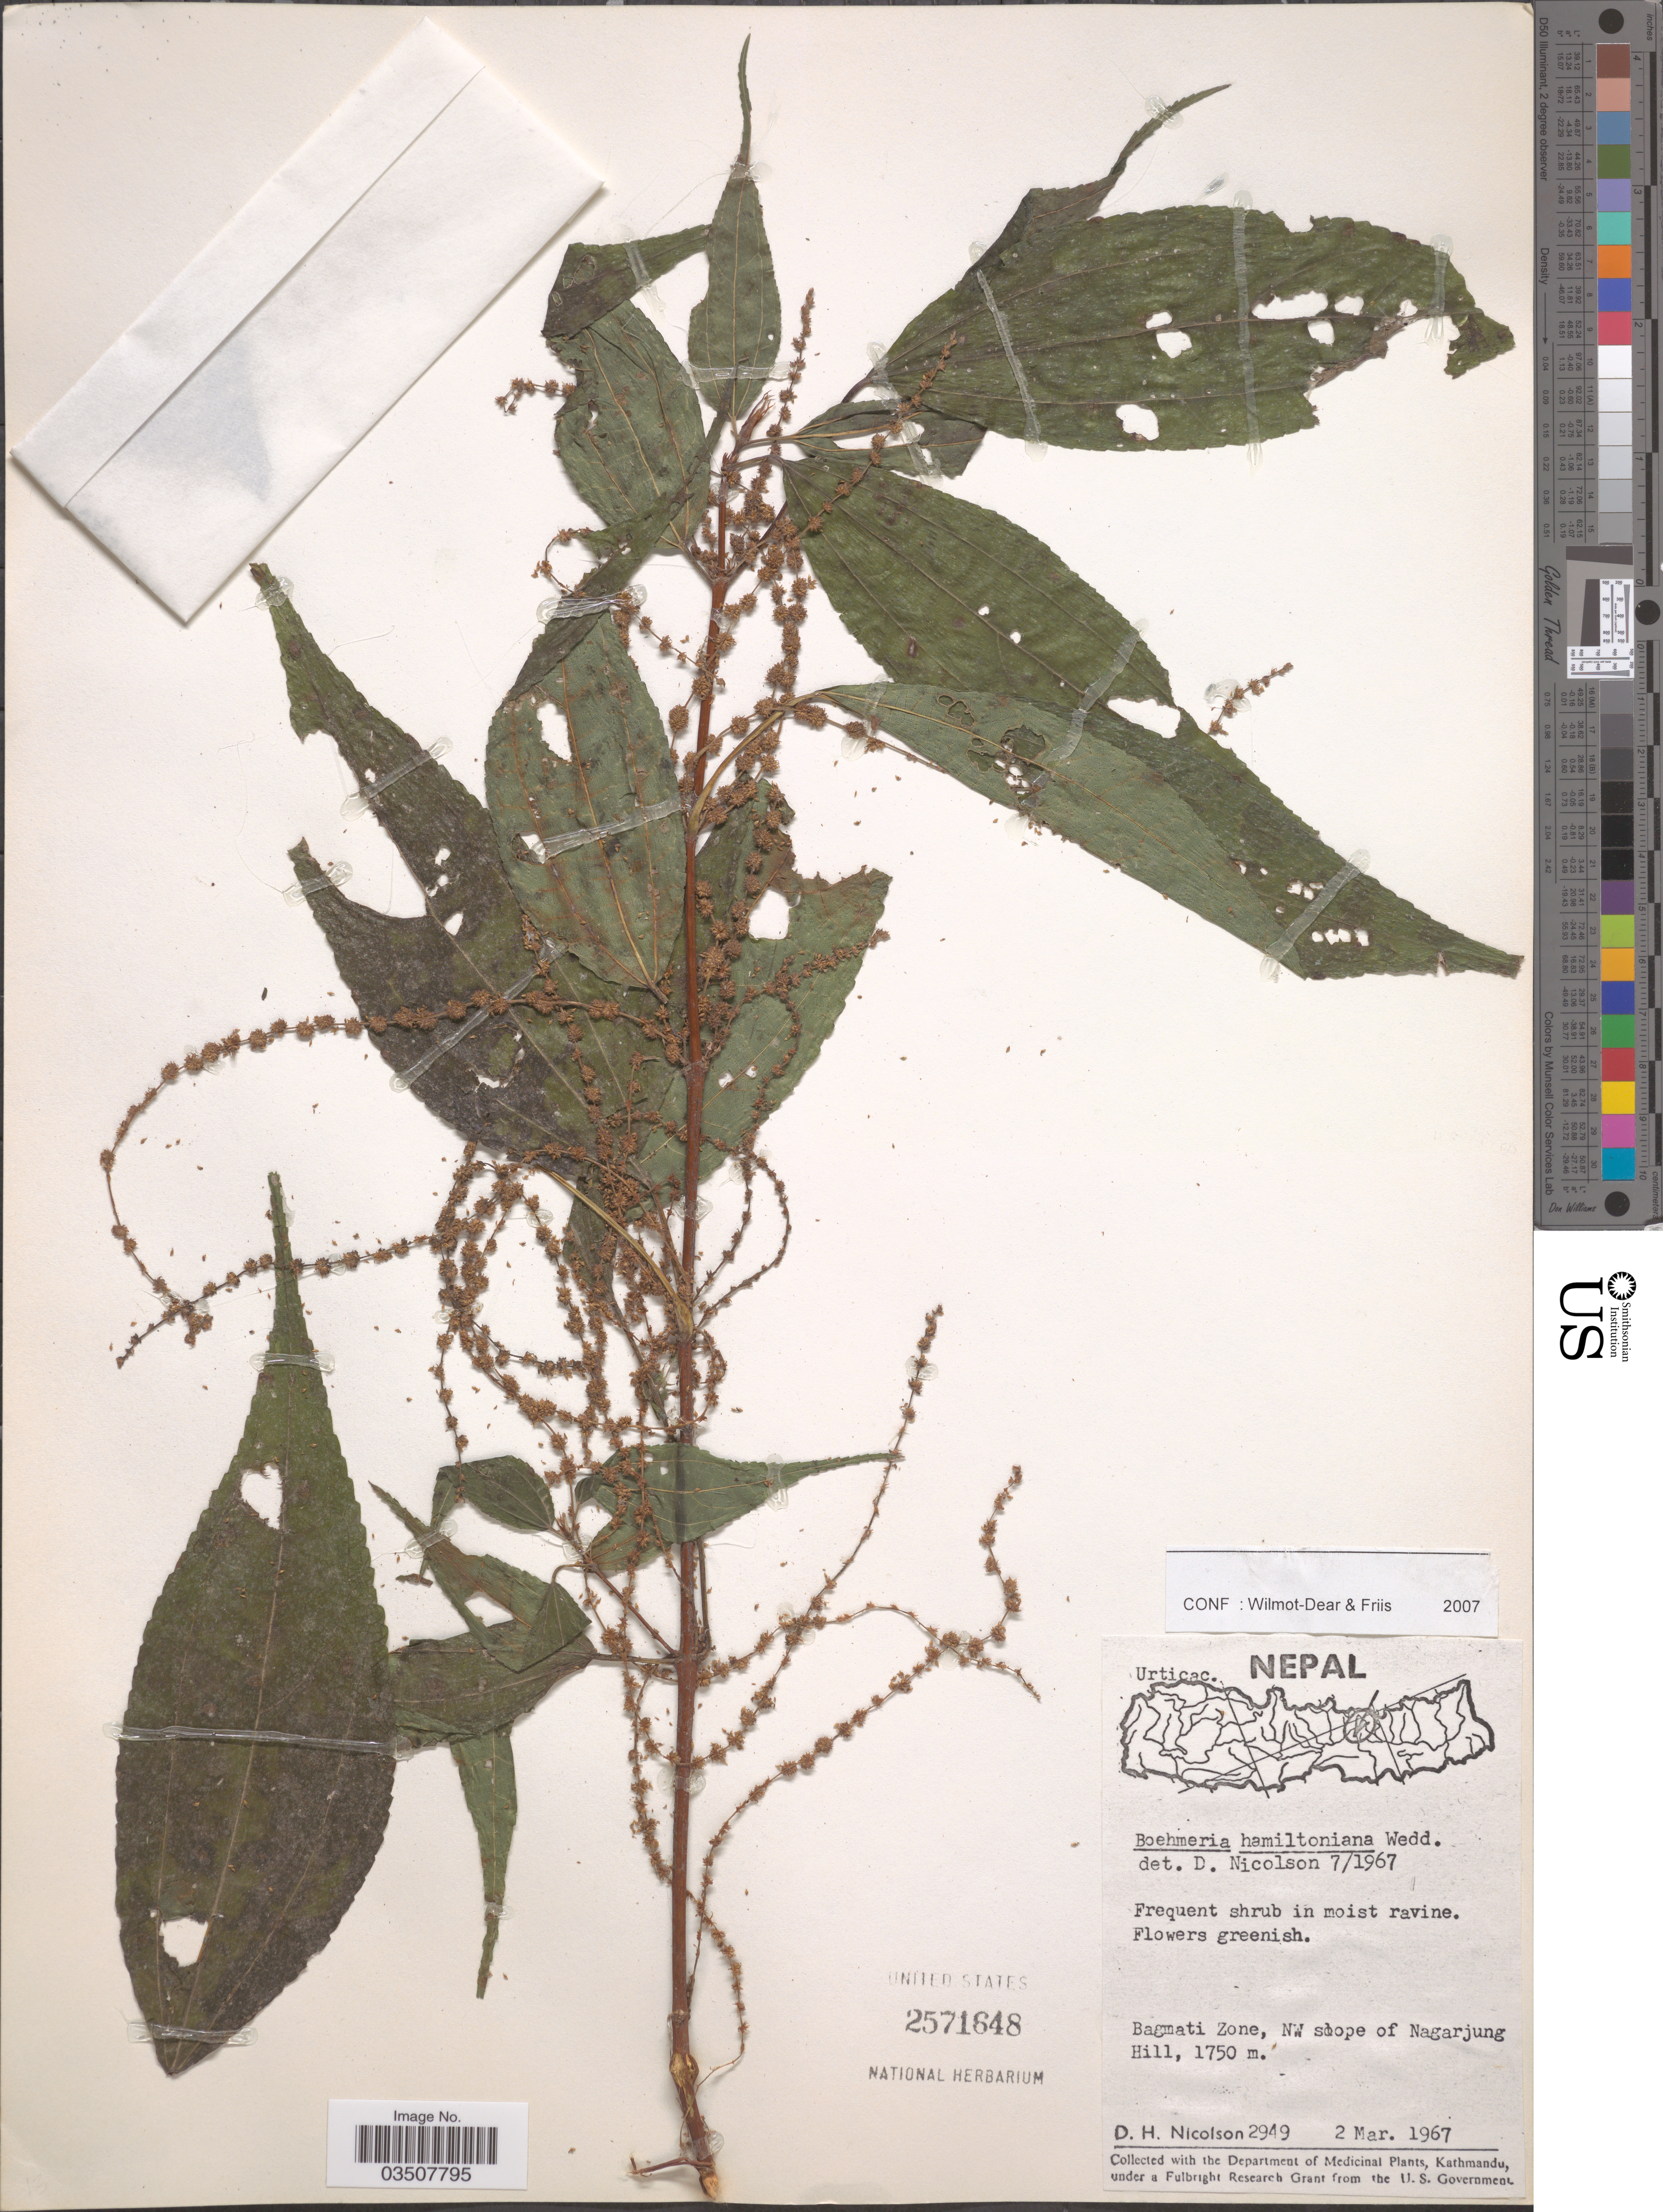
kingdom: Plantae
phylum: Tracheophyta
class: Magnoliopsida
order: Rosales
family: Urticaceae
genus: Boehmeria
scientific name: Boehmeria hamiltoniana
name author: Wedd.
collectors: D. H. Nicolson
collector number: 2949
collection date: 1967-03-02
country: Nepal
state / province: Bagmati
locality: Bagmati Zone, NW slope of Nagarjung Hill.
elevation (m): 1750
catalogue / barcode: US 2571648